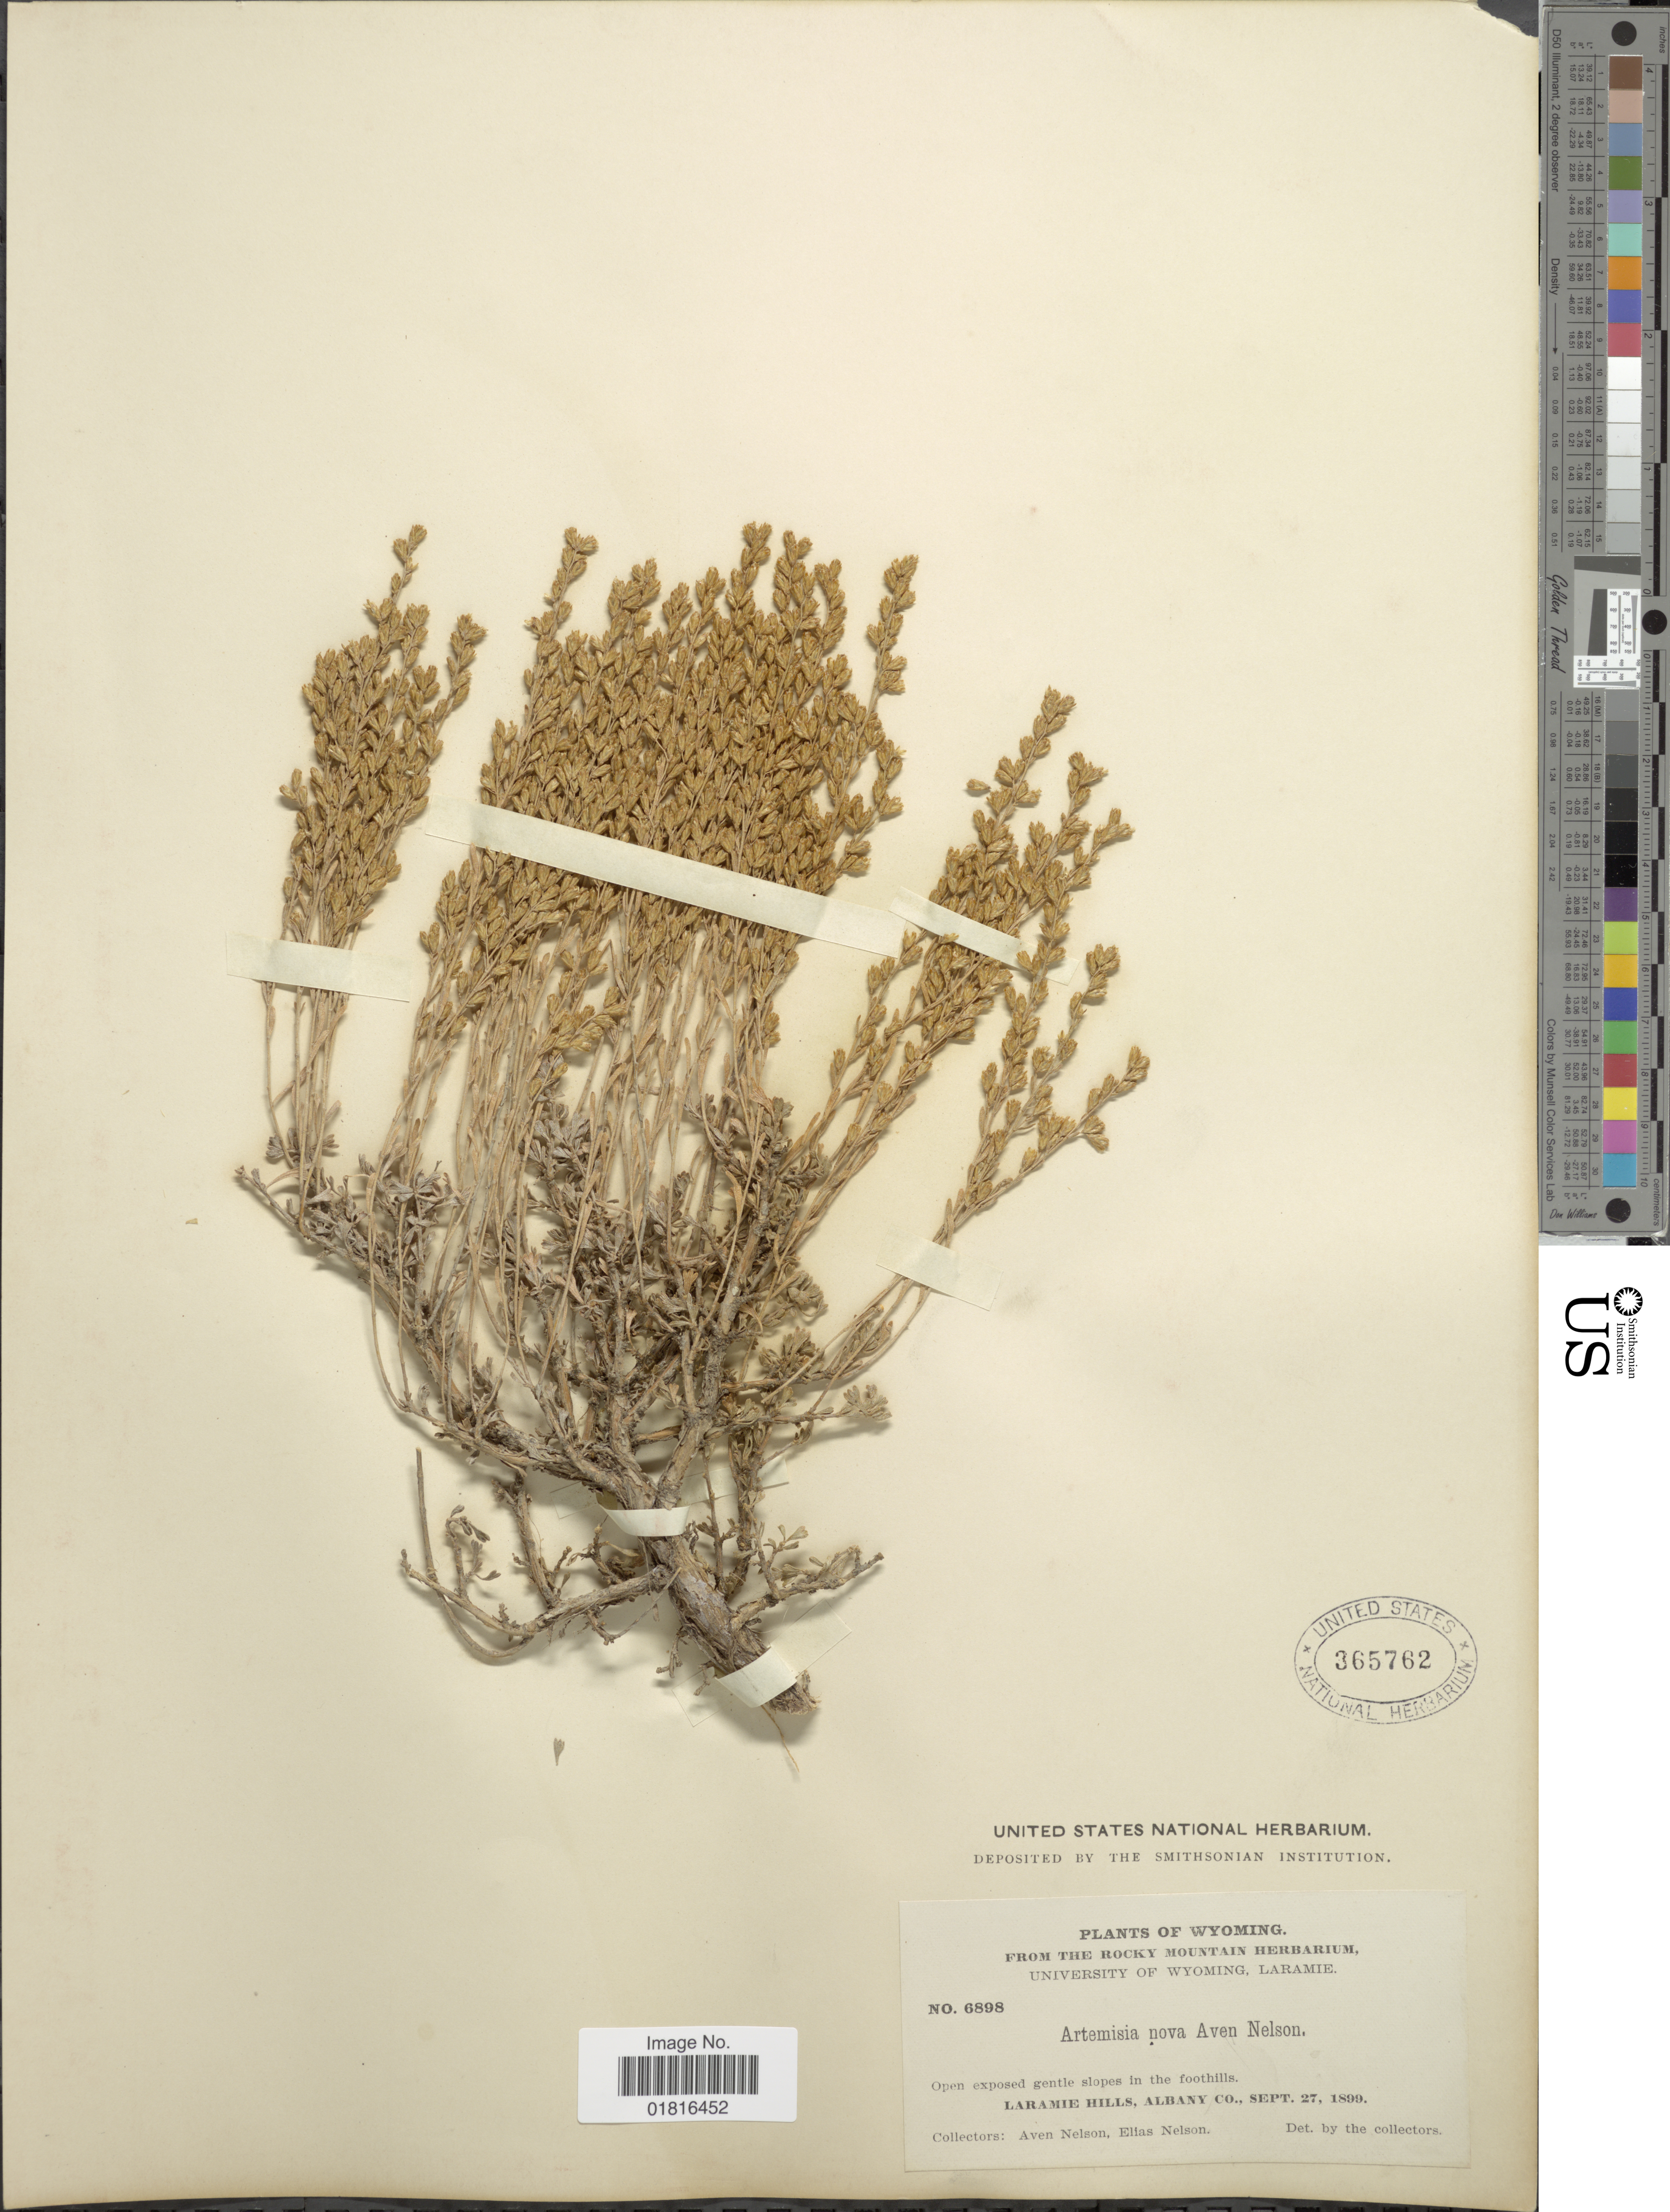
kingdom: Plantae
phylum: Tracheophyta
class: Magnoliopsida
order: Asterales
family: Asteraceae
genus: Artemisia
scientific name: Artemisia nova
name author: A. Nelson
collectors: A. Nelson & E. Nelson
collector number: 6898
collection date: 1899-09-27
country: United States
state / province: Wyoming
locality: Open exposed gentle slopes in the foothills, Laramie Hills, Albany Co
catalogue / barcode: US 365762